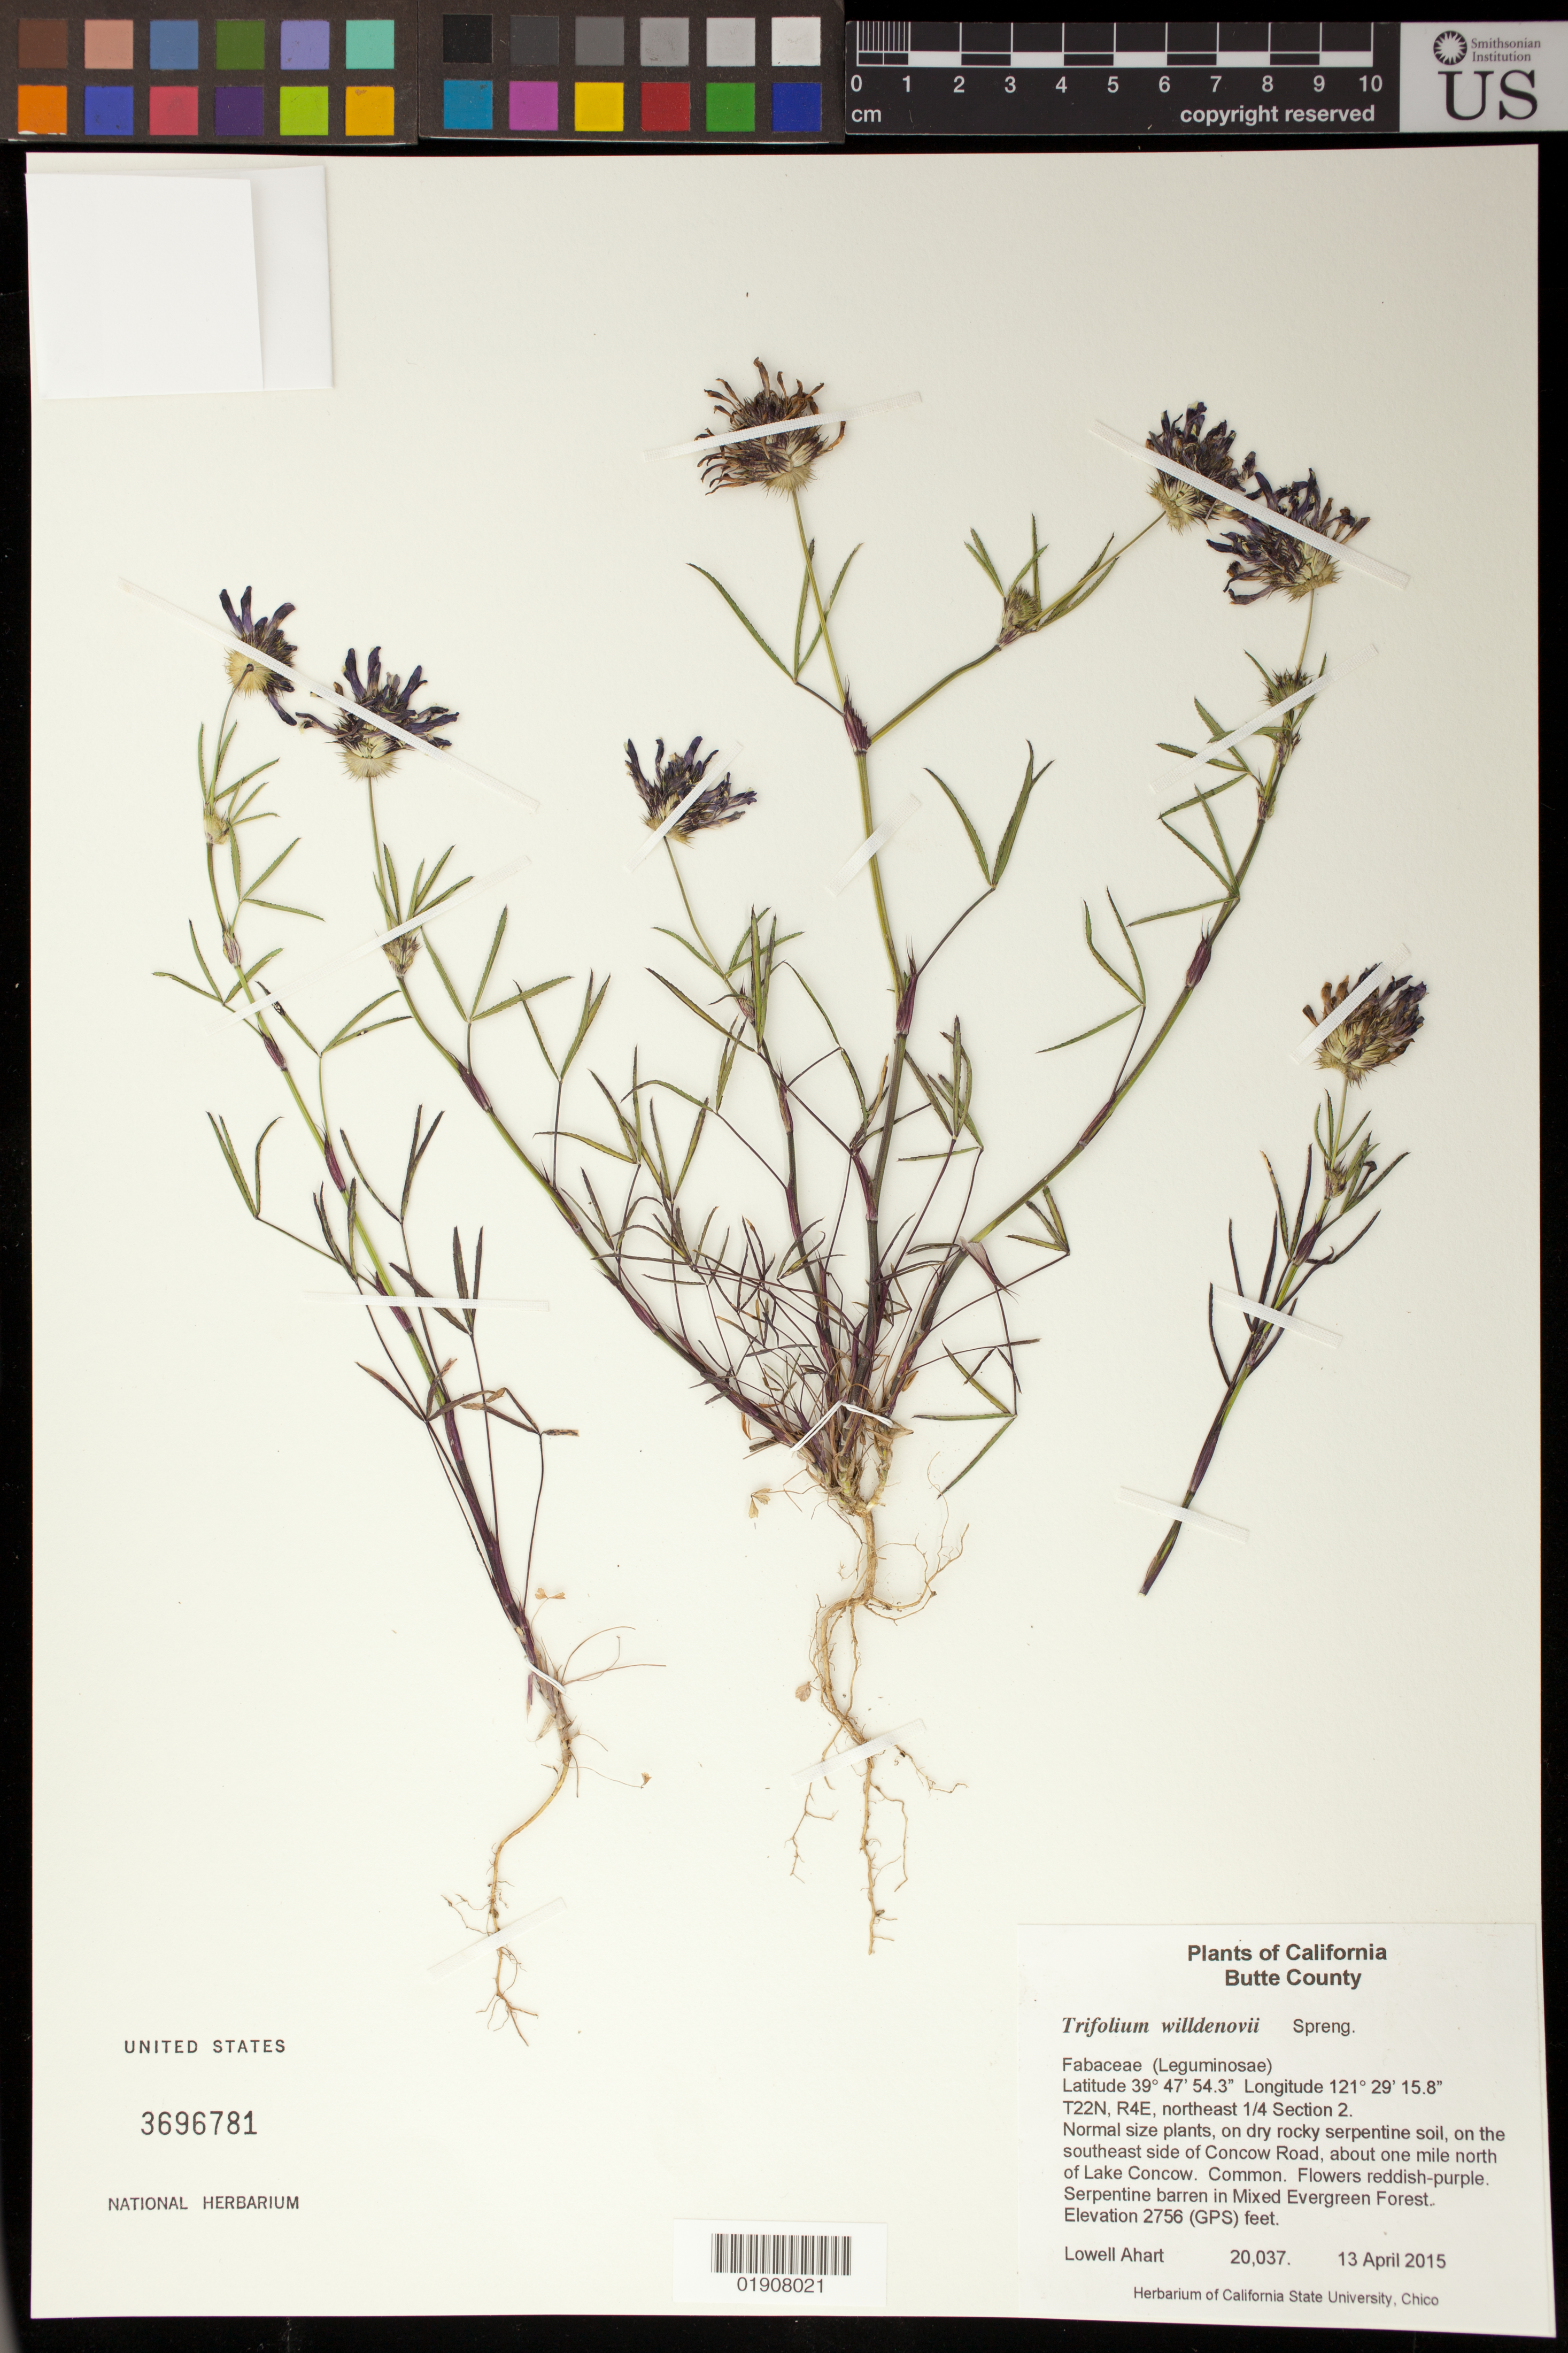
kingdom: Plantae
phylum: Tracheophyta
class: Magnoliopsida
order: Fabales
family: Fabaceae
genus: Trifolium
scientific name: Trifolium willdenovii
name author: Spreng.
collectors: L. Ahart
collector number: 20037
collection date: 2015-04-13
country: United States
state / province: California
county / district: Butte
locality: On the southeast side of Concow Road, about one mile north of Lake Concow.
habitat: Serpentine barren in Mixed Evergreen Forest.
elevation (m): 840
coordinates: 39 47 54.3 N, 121 29 15.8 W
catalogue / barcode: US 3696781